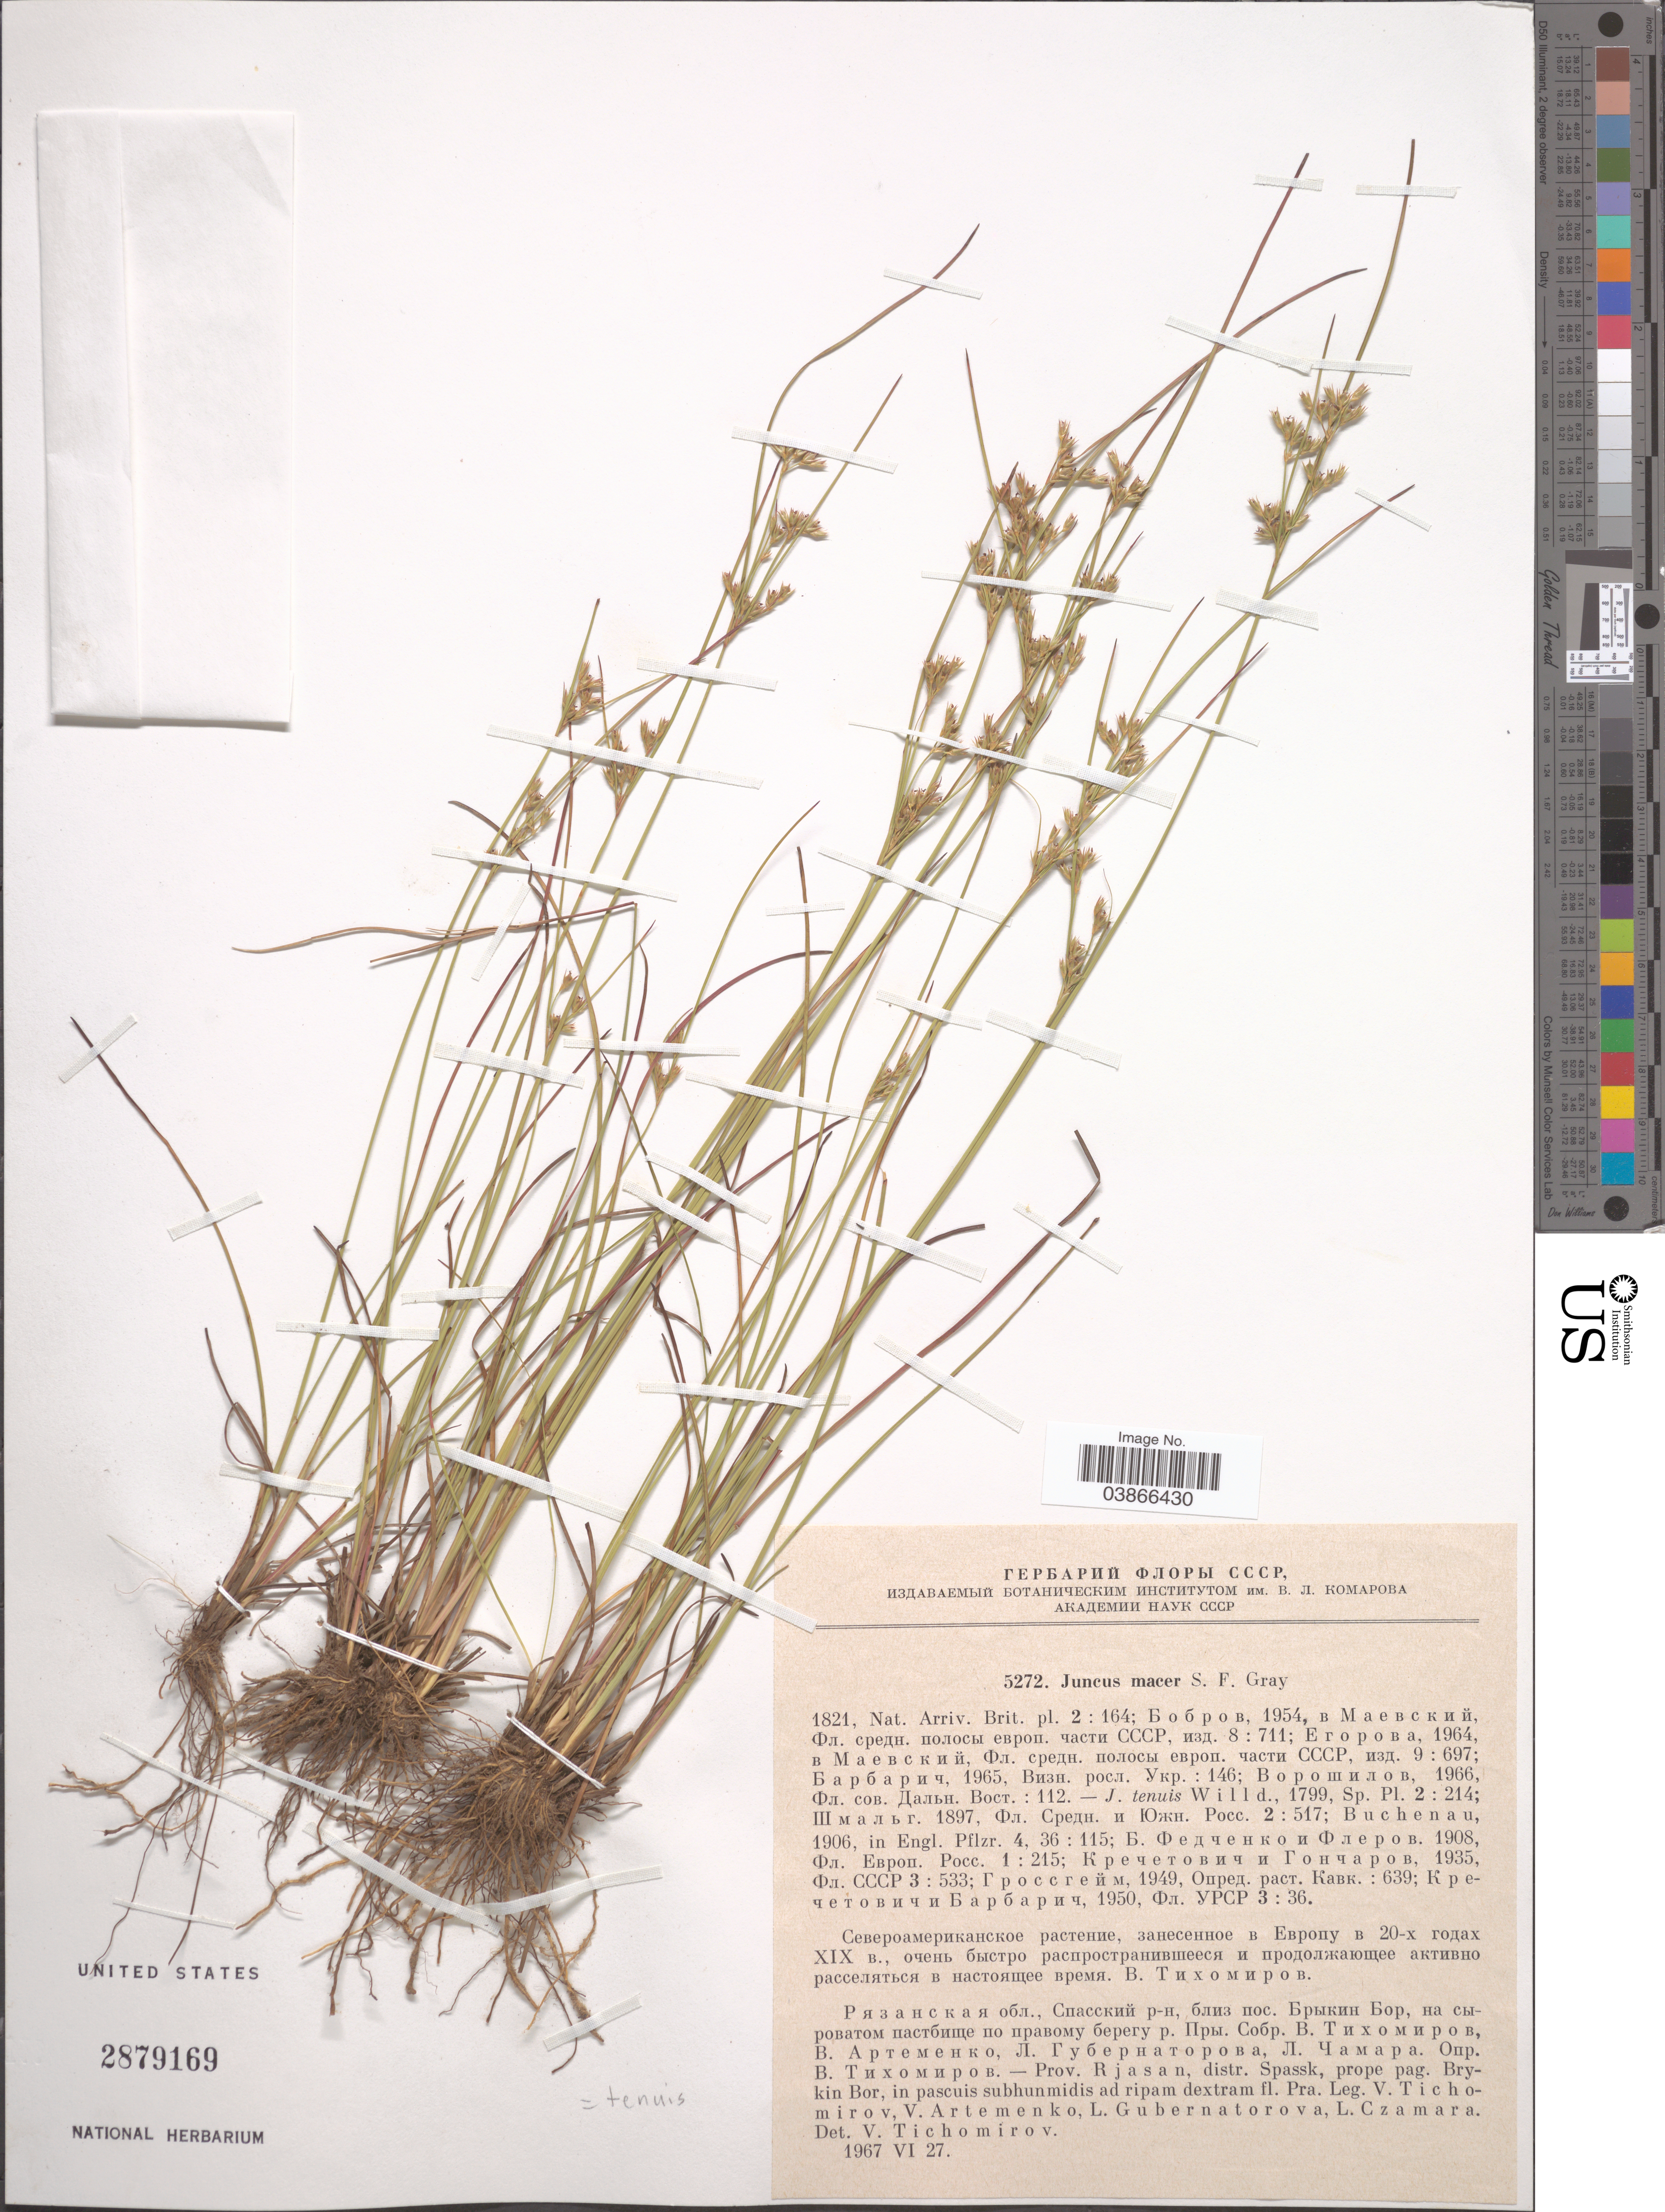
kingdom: Plantae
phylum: Tracheophyta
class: Liliopsida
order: Poales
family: Juncaceae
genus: Juncus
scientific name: Juncus tenuis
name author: Willd.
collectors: V. Tichomirov, V. Artemenko, L. Gubernatorova & L. Czamara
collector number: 5272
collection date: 1967-06-27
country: Russian Federation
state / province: Ryazan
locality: Prov. Rjasan, distr. Spassk, prope pag. Brykin Bor, in pascuis subhunmidis ad ripam dextram fl. Pra.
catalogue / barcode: US 2879169